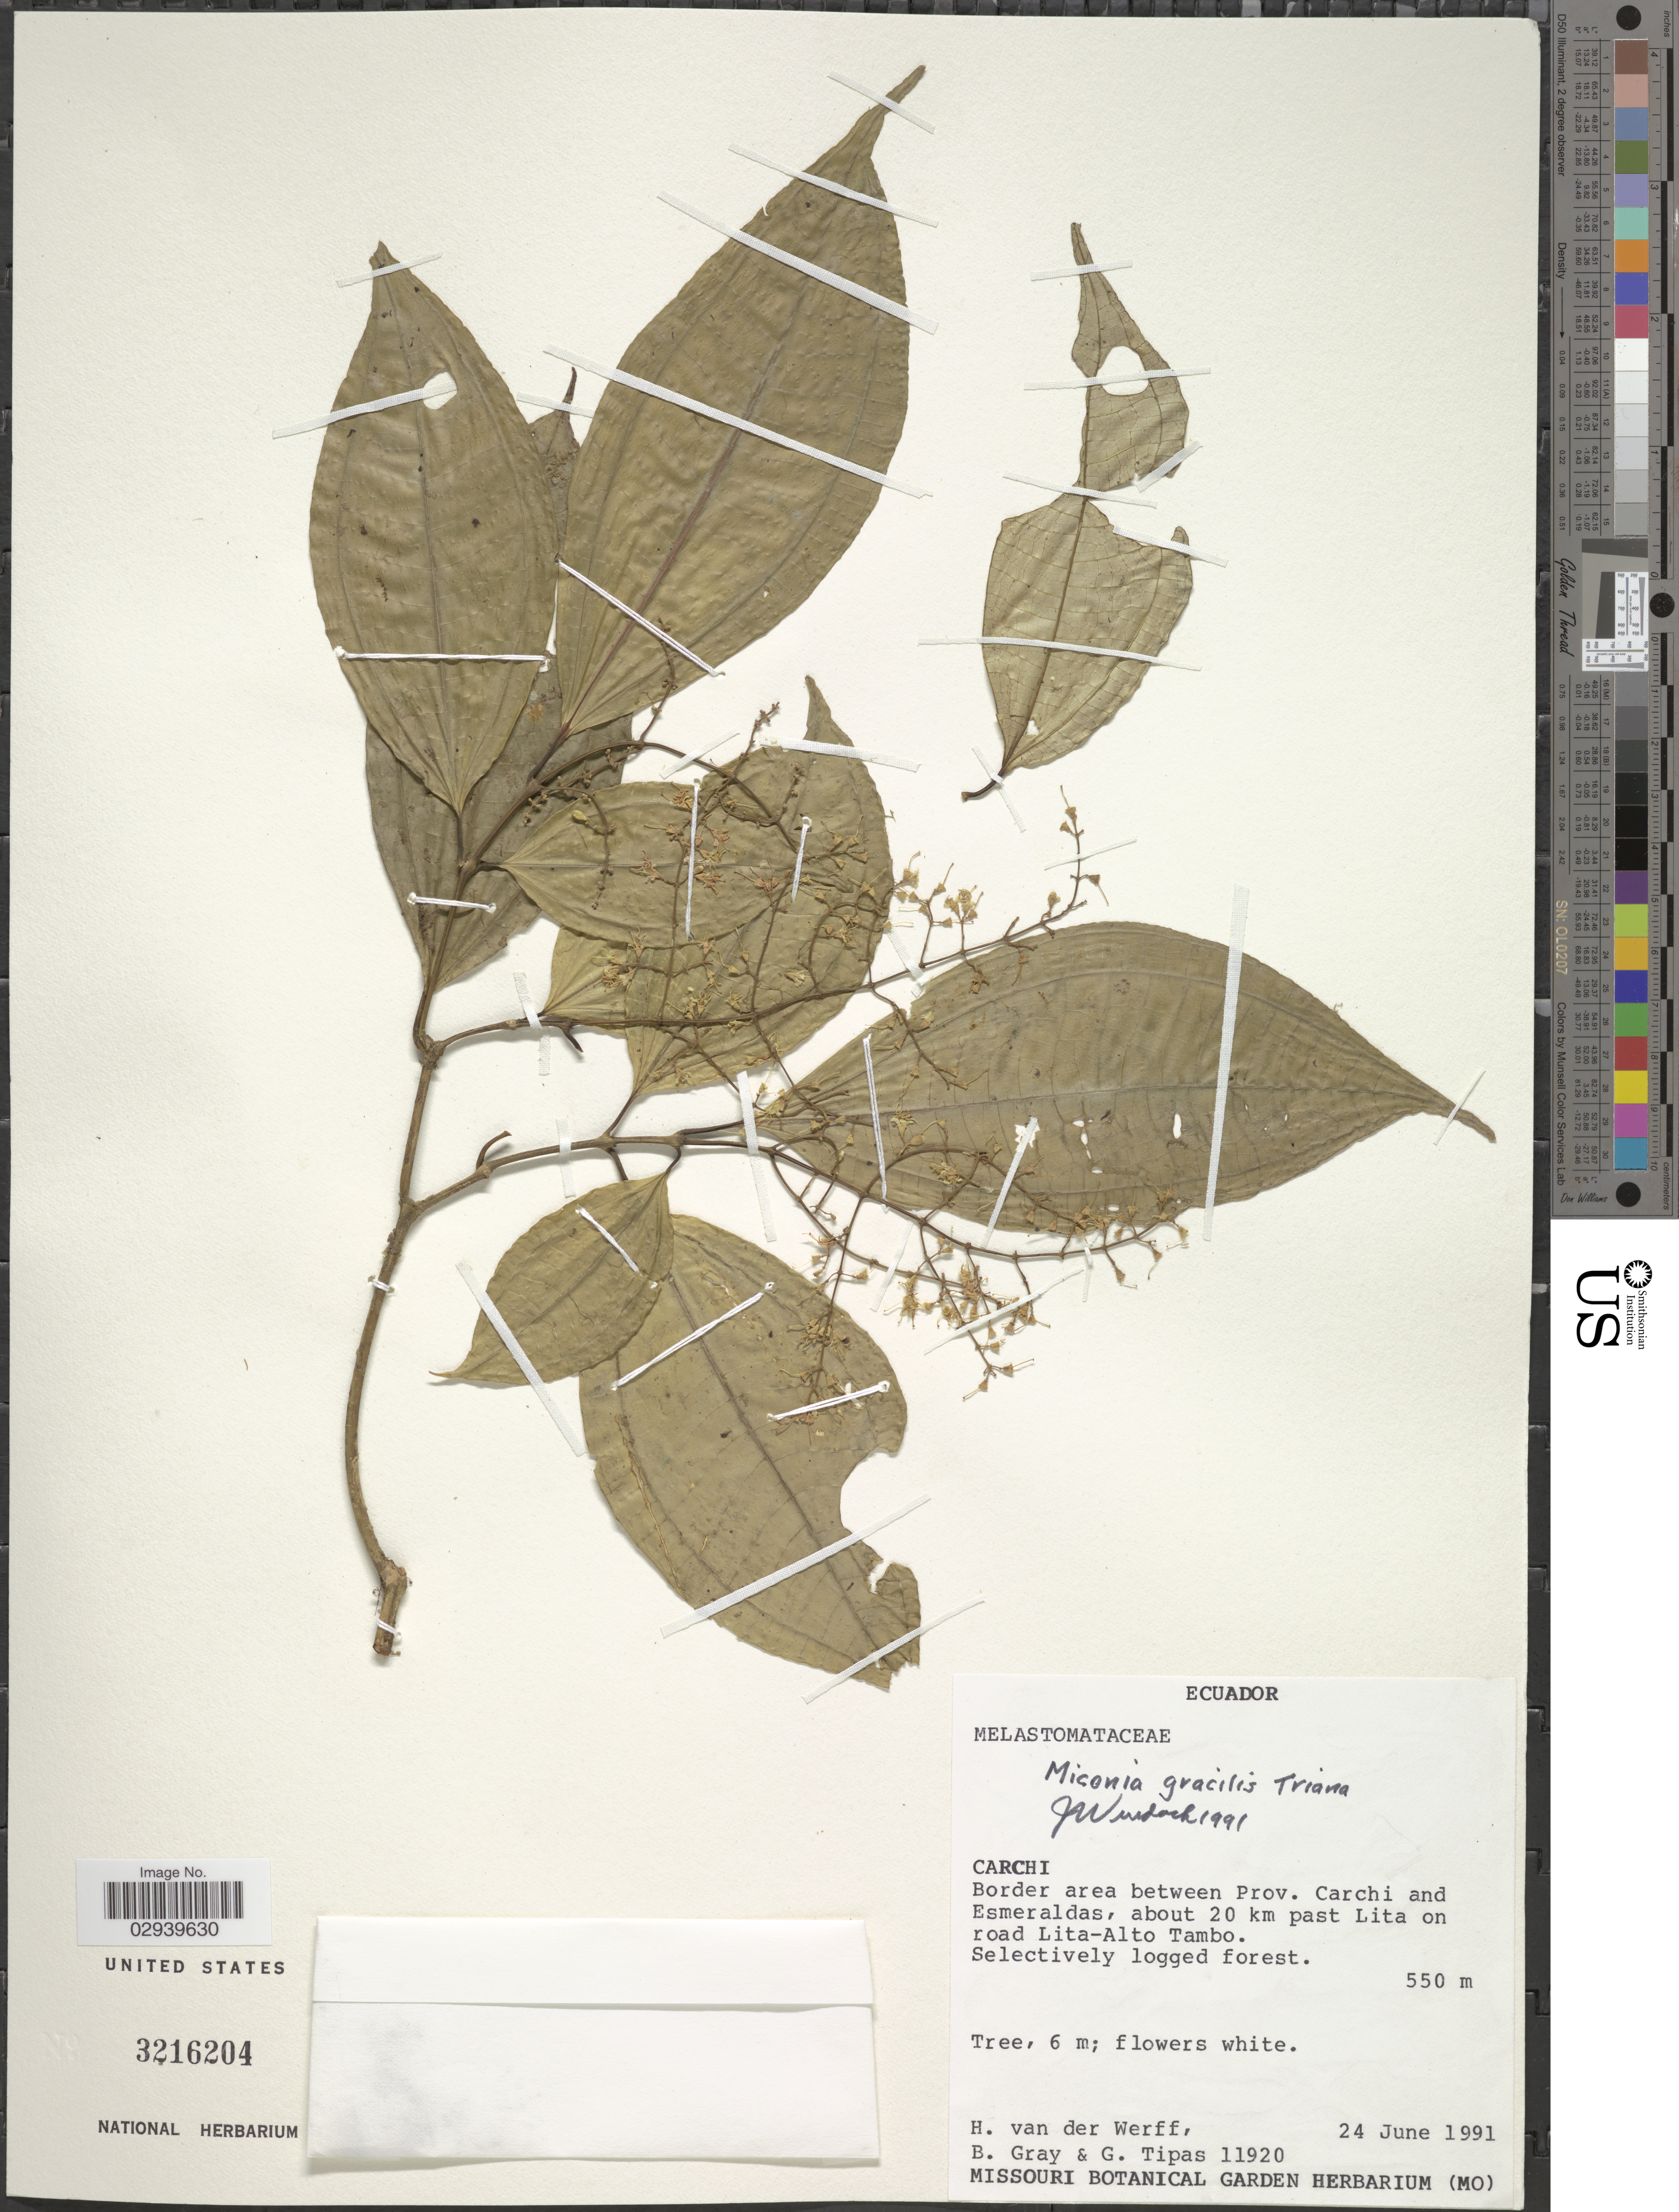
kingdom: Plantae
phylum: Tracheophyta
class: Magnoliopsida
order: Myrtales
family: Melastomataceae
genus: Miconia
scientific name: Miconia gracilis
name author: Triana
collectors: H. van der Werff, B. Gray & G. Tipas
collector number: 11920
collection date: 1991-06-24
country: Ecuador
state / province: Carchi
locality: Border area between Prov. Carchi and Emseraldas, about 20 km past Lita on road Lita-Alto Tambo.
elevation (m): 550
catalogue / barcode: US 3216204